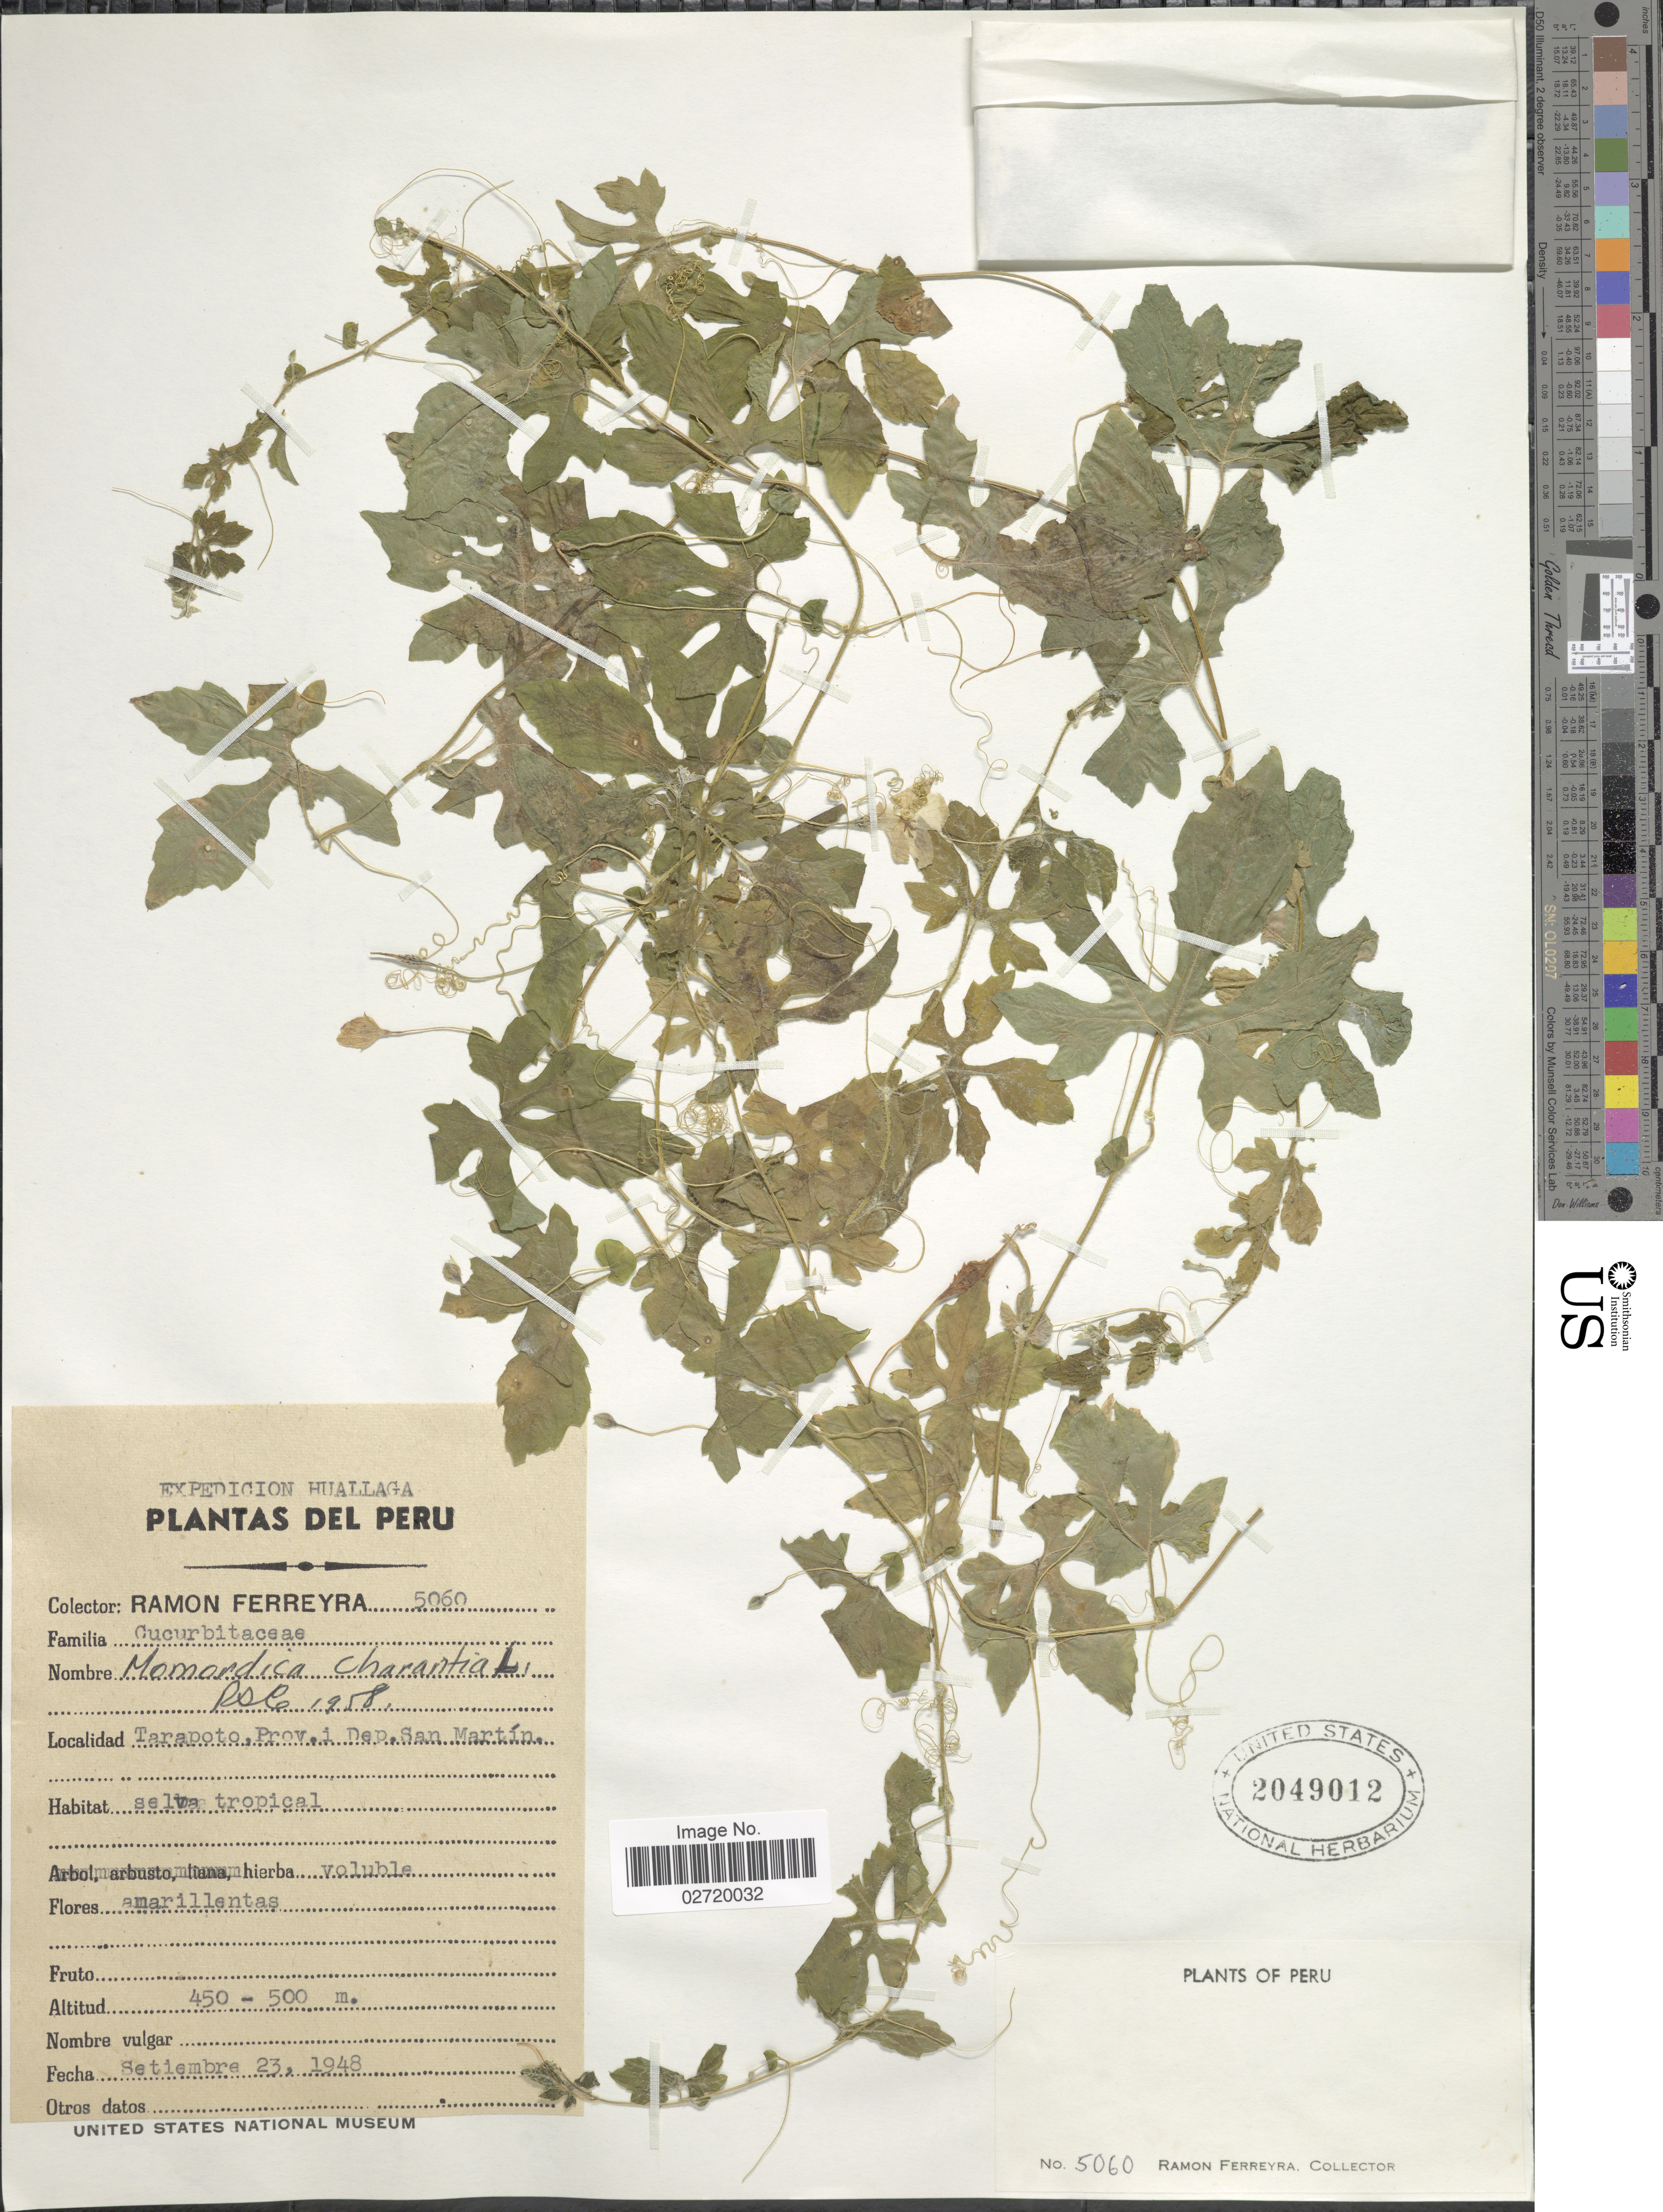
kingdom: Plantae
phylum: Tracheophyta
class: Magnoliopsida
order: Cucurbitales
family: Cucurbitaceae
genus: Momordica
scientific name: Momordica charantia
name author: L.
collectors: R. A. Ferreyra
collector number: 5060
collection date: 1948-09-23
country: Peru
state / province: San Martín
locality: Huallaga, Tarapoto. Prov. i Dep. San Martin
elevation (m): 450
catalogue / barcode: US 2049012